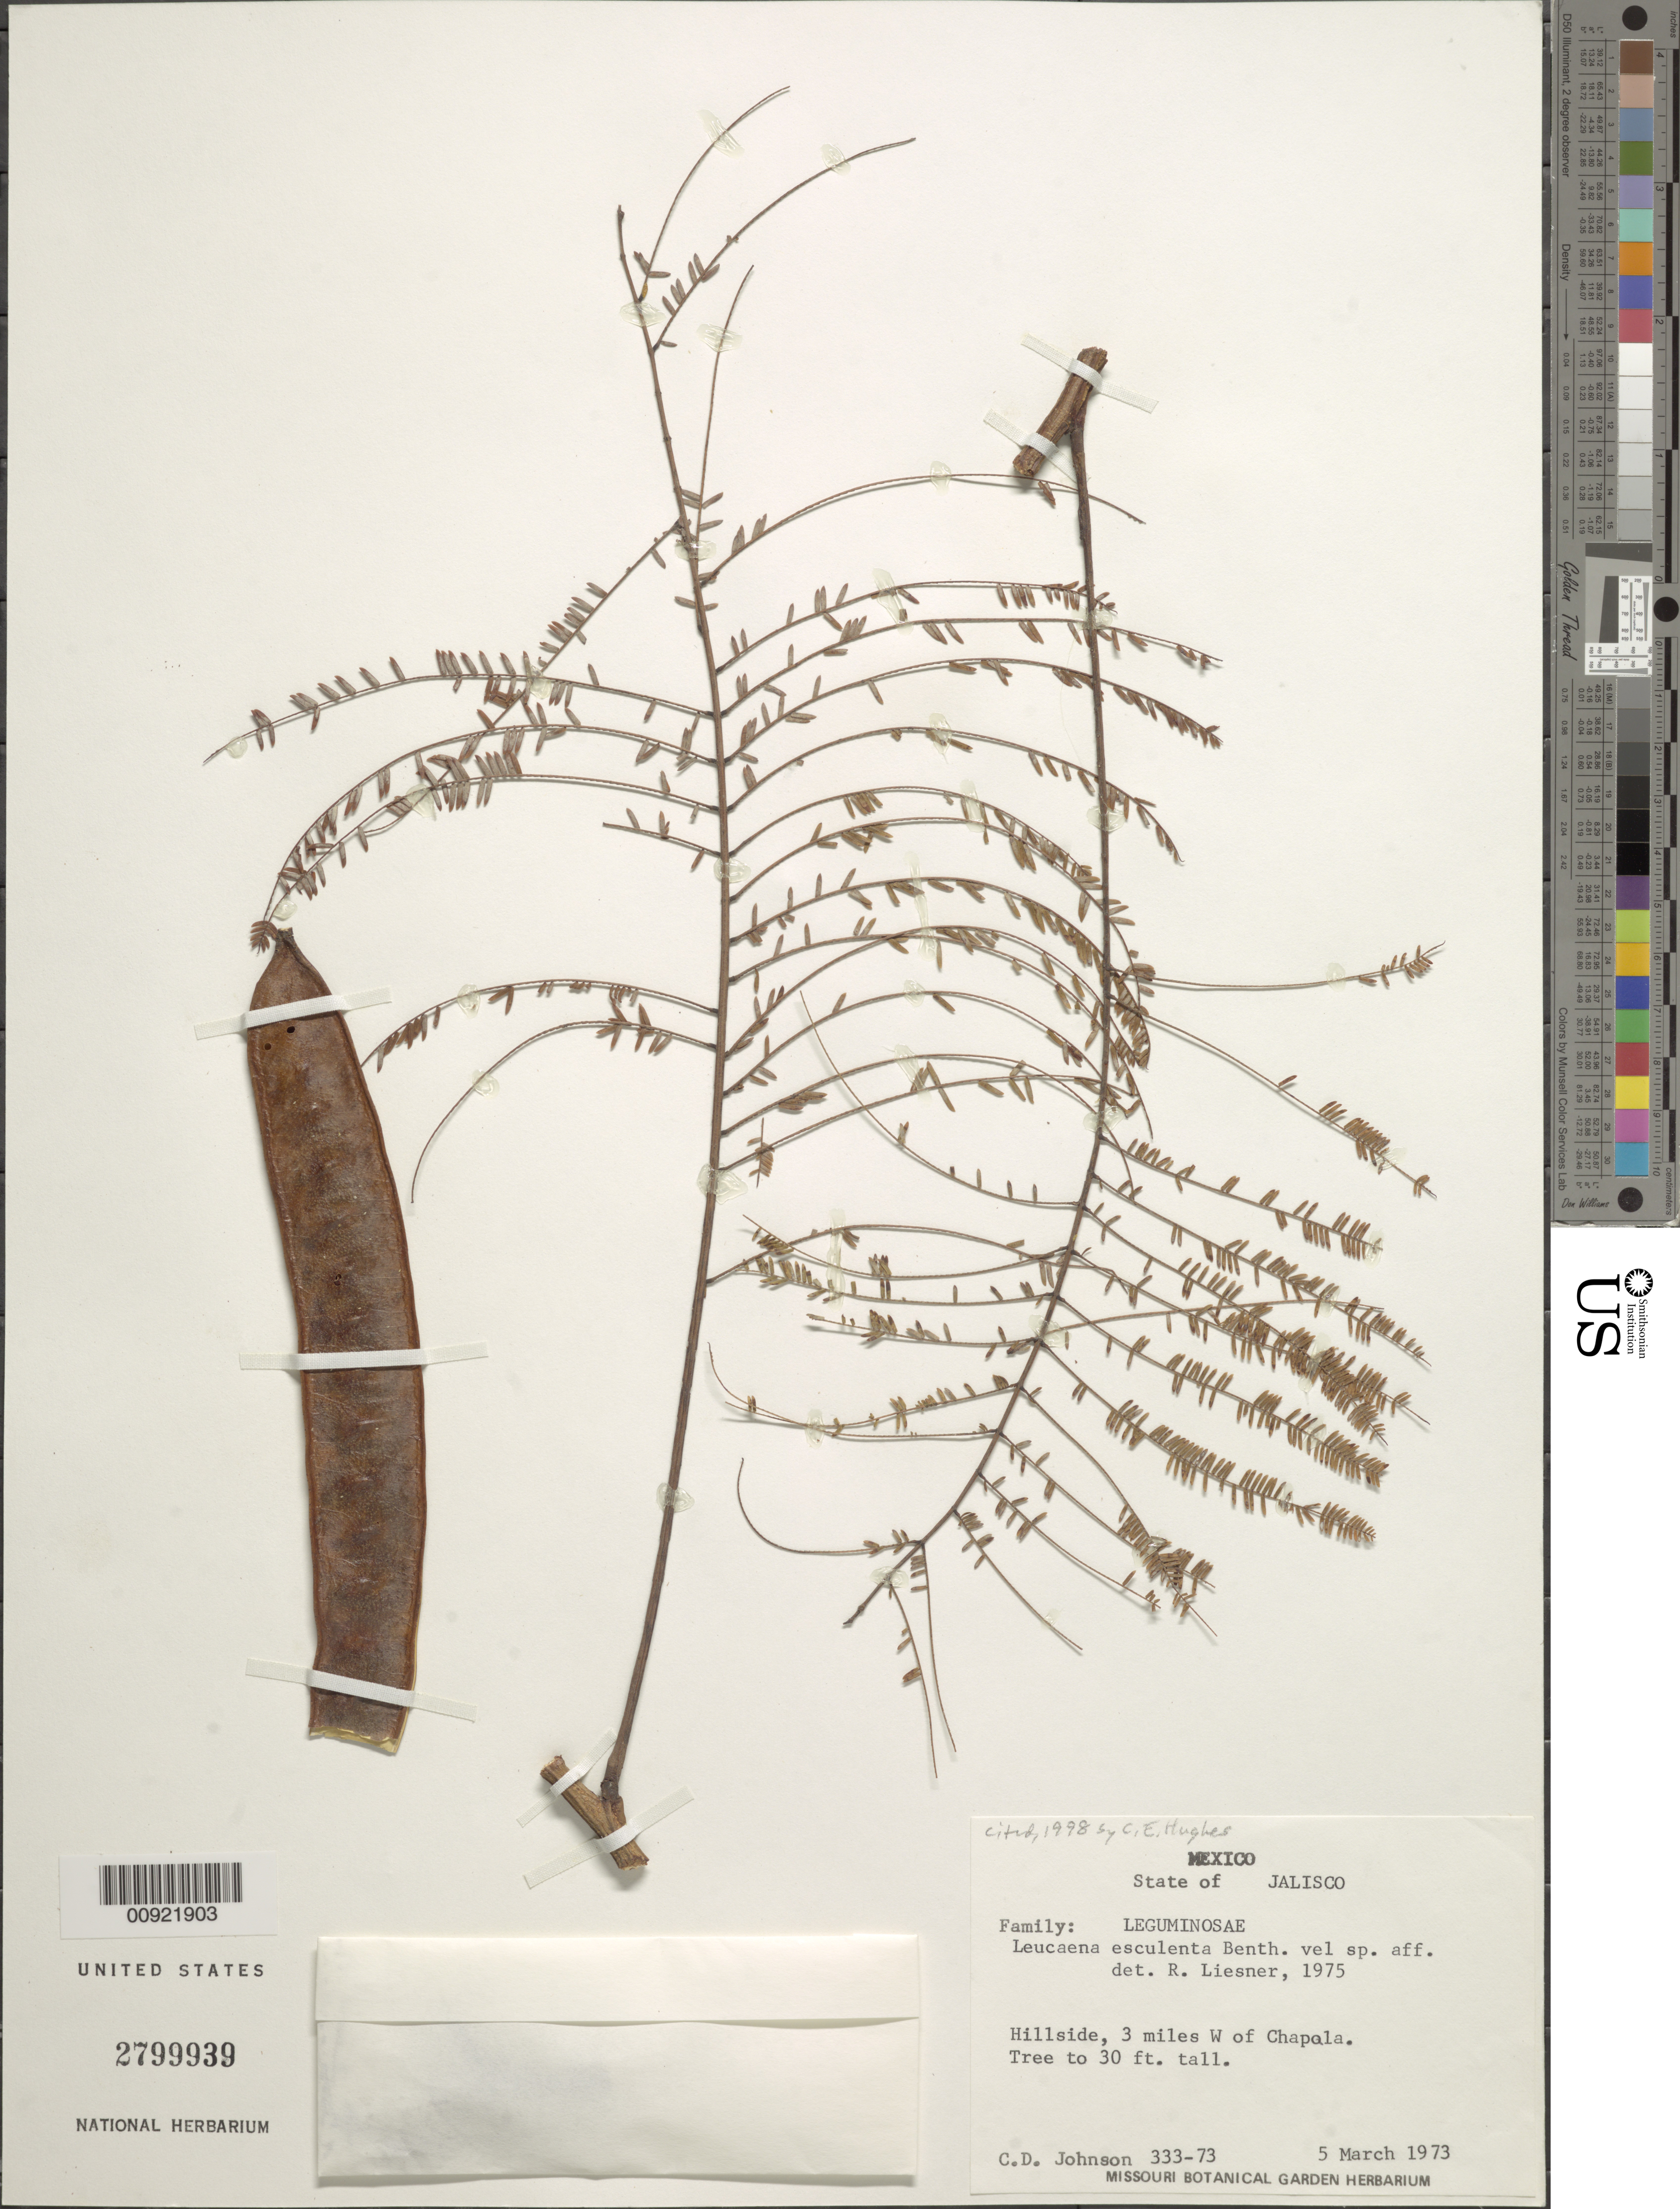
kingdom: Plantae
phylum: Tracheophyta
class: Magnoliopsida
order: Fabales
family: Fabaceae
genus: Leucaena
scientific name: Leucaena esculenta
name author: (Moc. & Sessé ex DC.) Benth.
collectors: C. D. Johnson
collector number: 333-73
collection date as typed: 05 Mar 1973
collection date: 1973-03-05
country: Mexico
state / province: Jalisco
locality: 3 miles W of Chapala.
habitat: Hillside.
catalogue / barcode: US 2799939